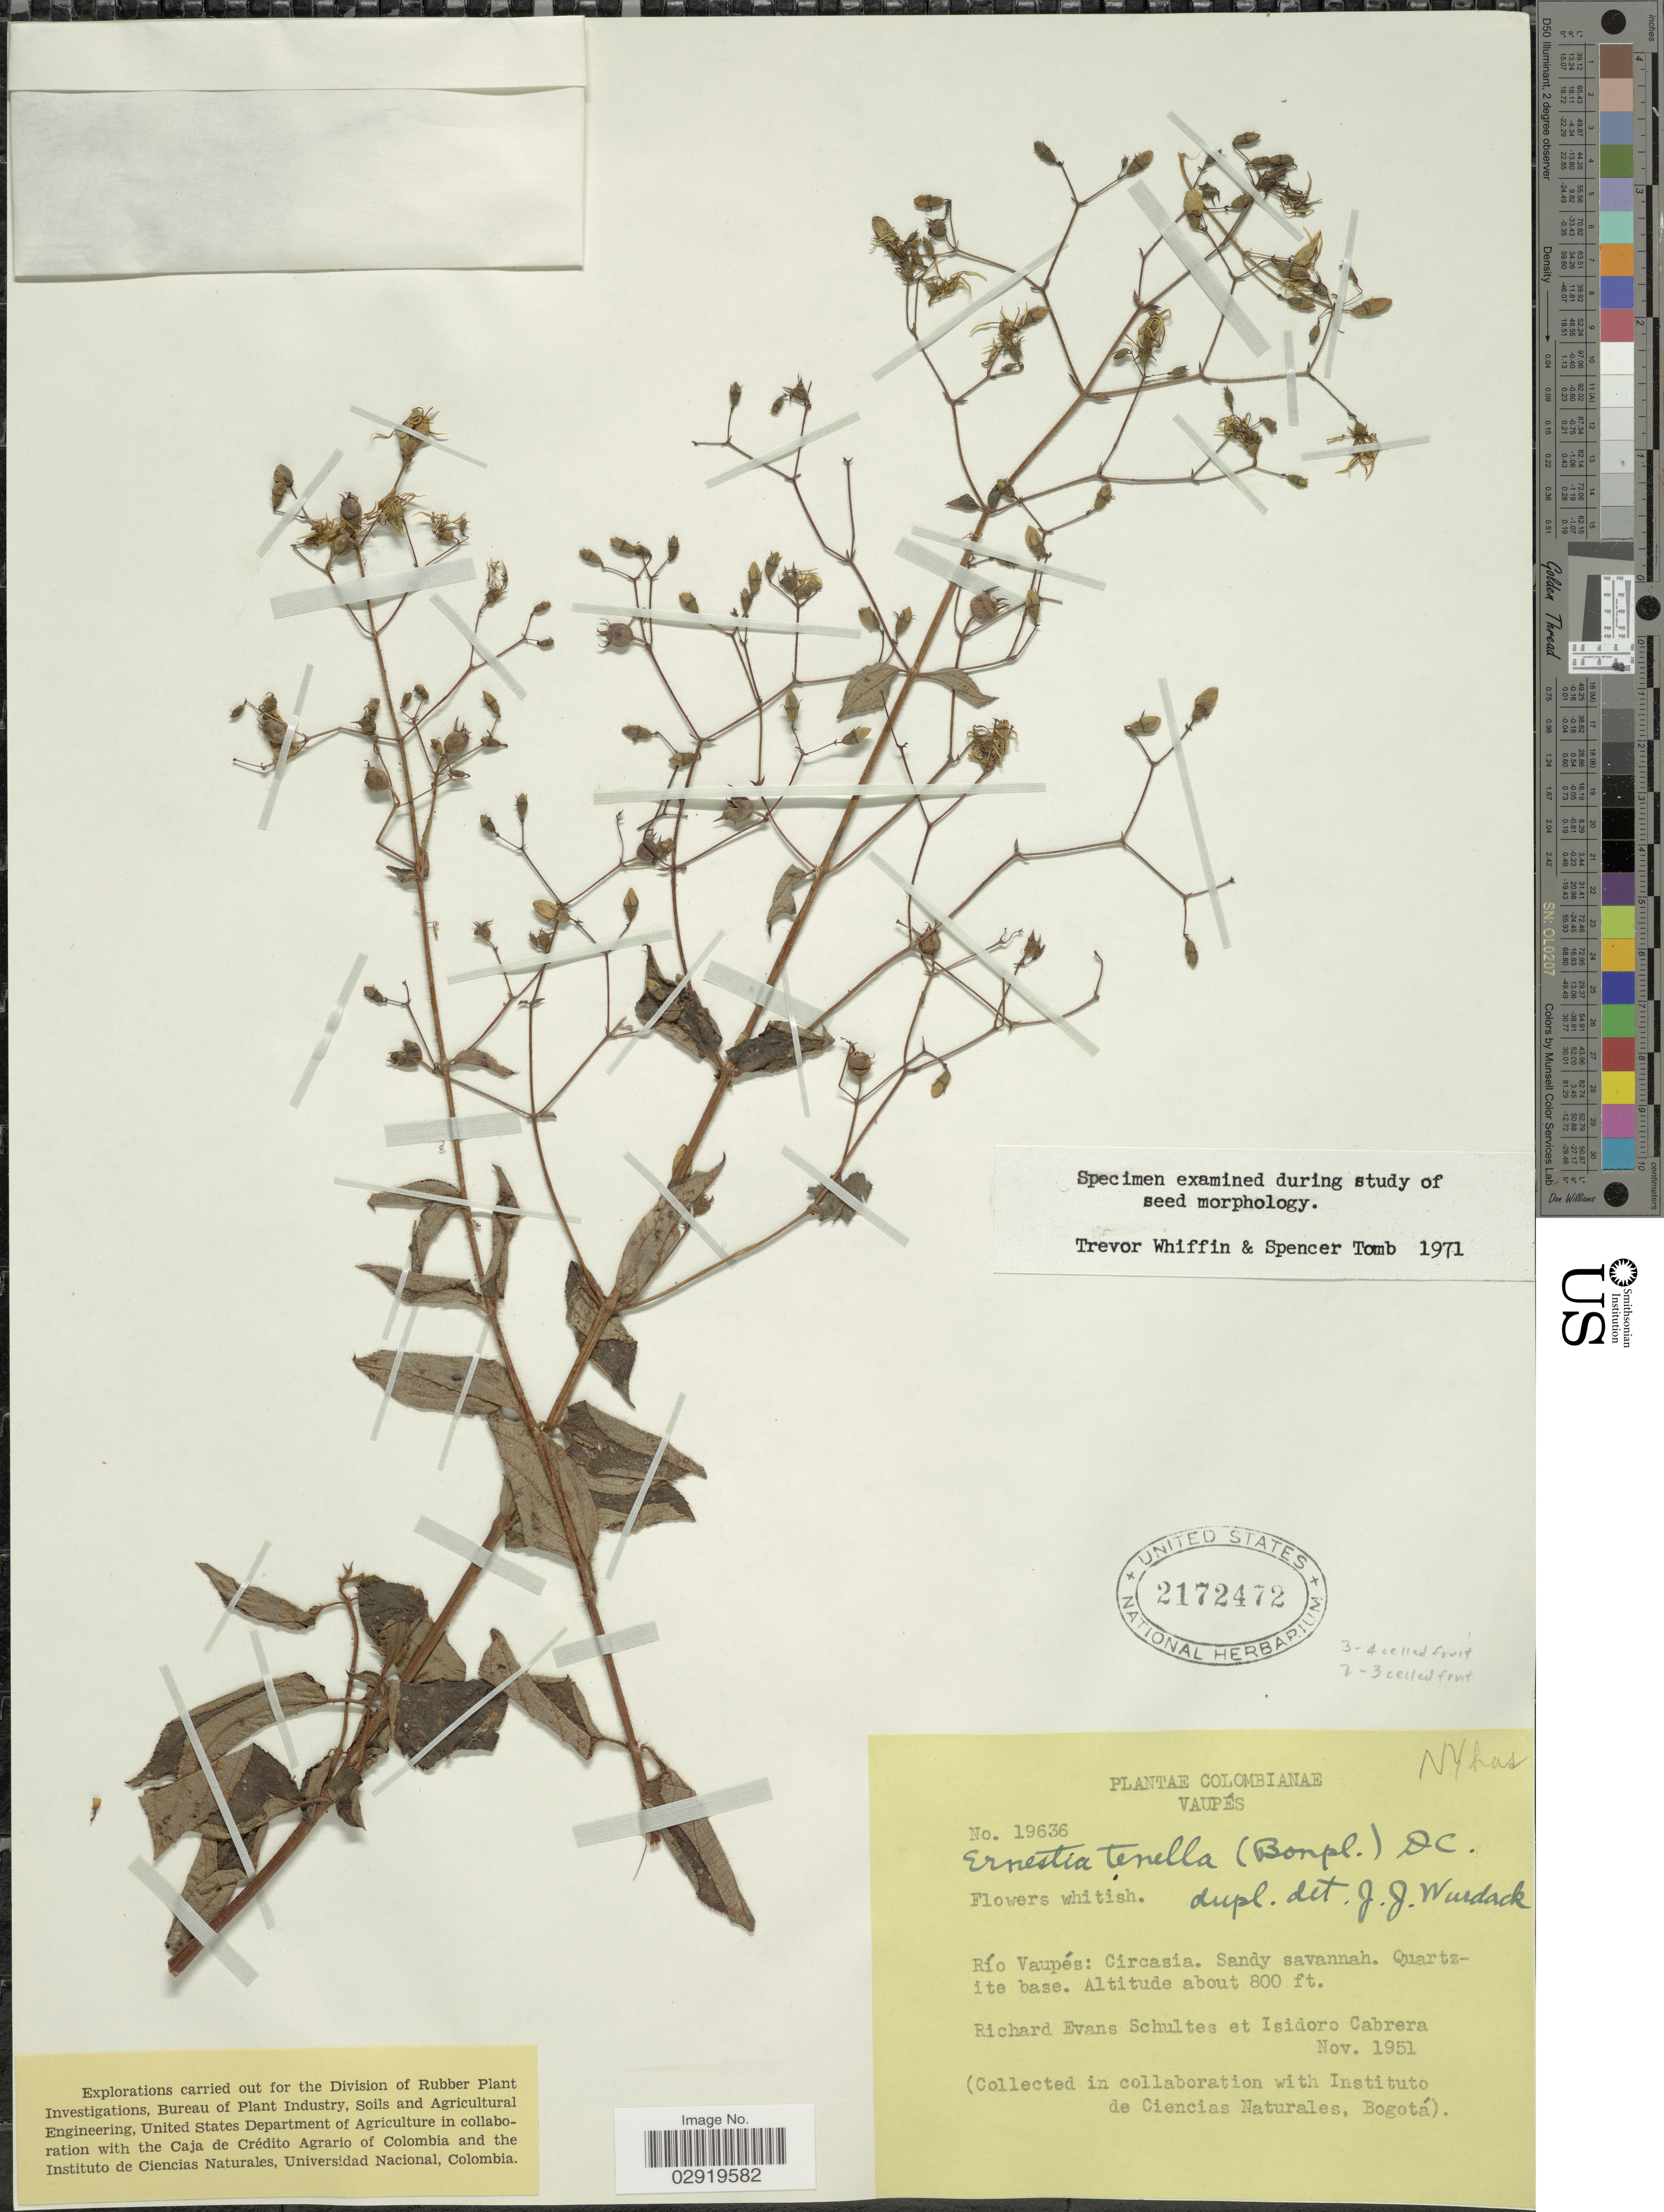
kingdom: Plantae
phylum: Tracheophyta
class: Magnoliopsida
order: Myrtales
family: Melastomataceae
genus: Ernestia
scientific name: Ernestia tenella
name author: (Bonpl.) DC.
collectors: R. E. Schultes & I. Cabrera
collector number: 19636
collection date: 1951-11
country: Colombia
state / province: Vaupés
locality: Río Vaupés: Circasia.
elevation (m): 244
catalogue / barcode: US 2172472